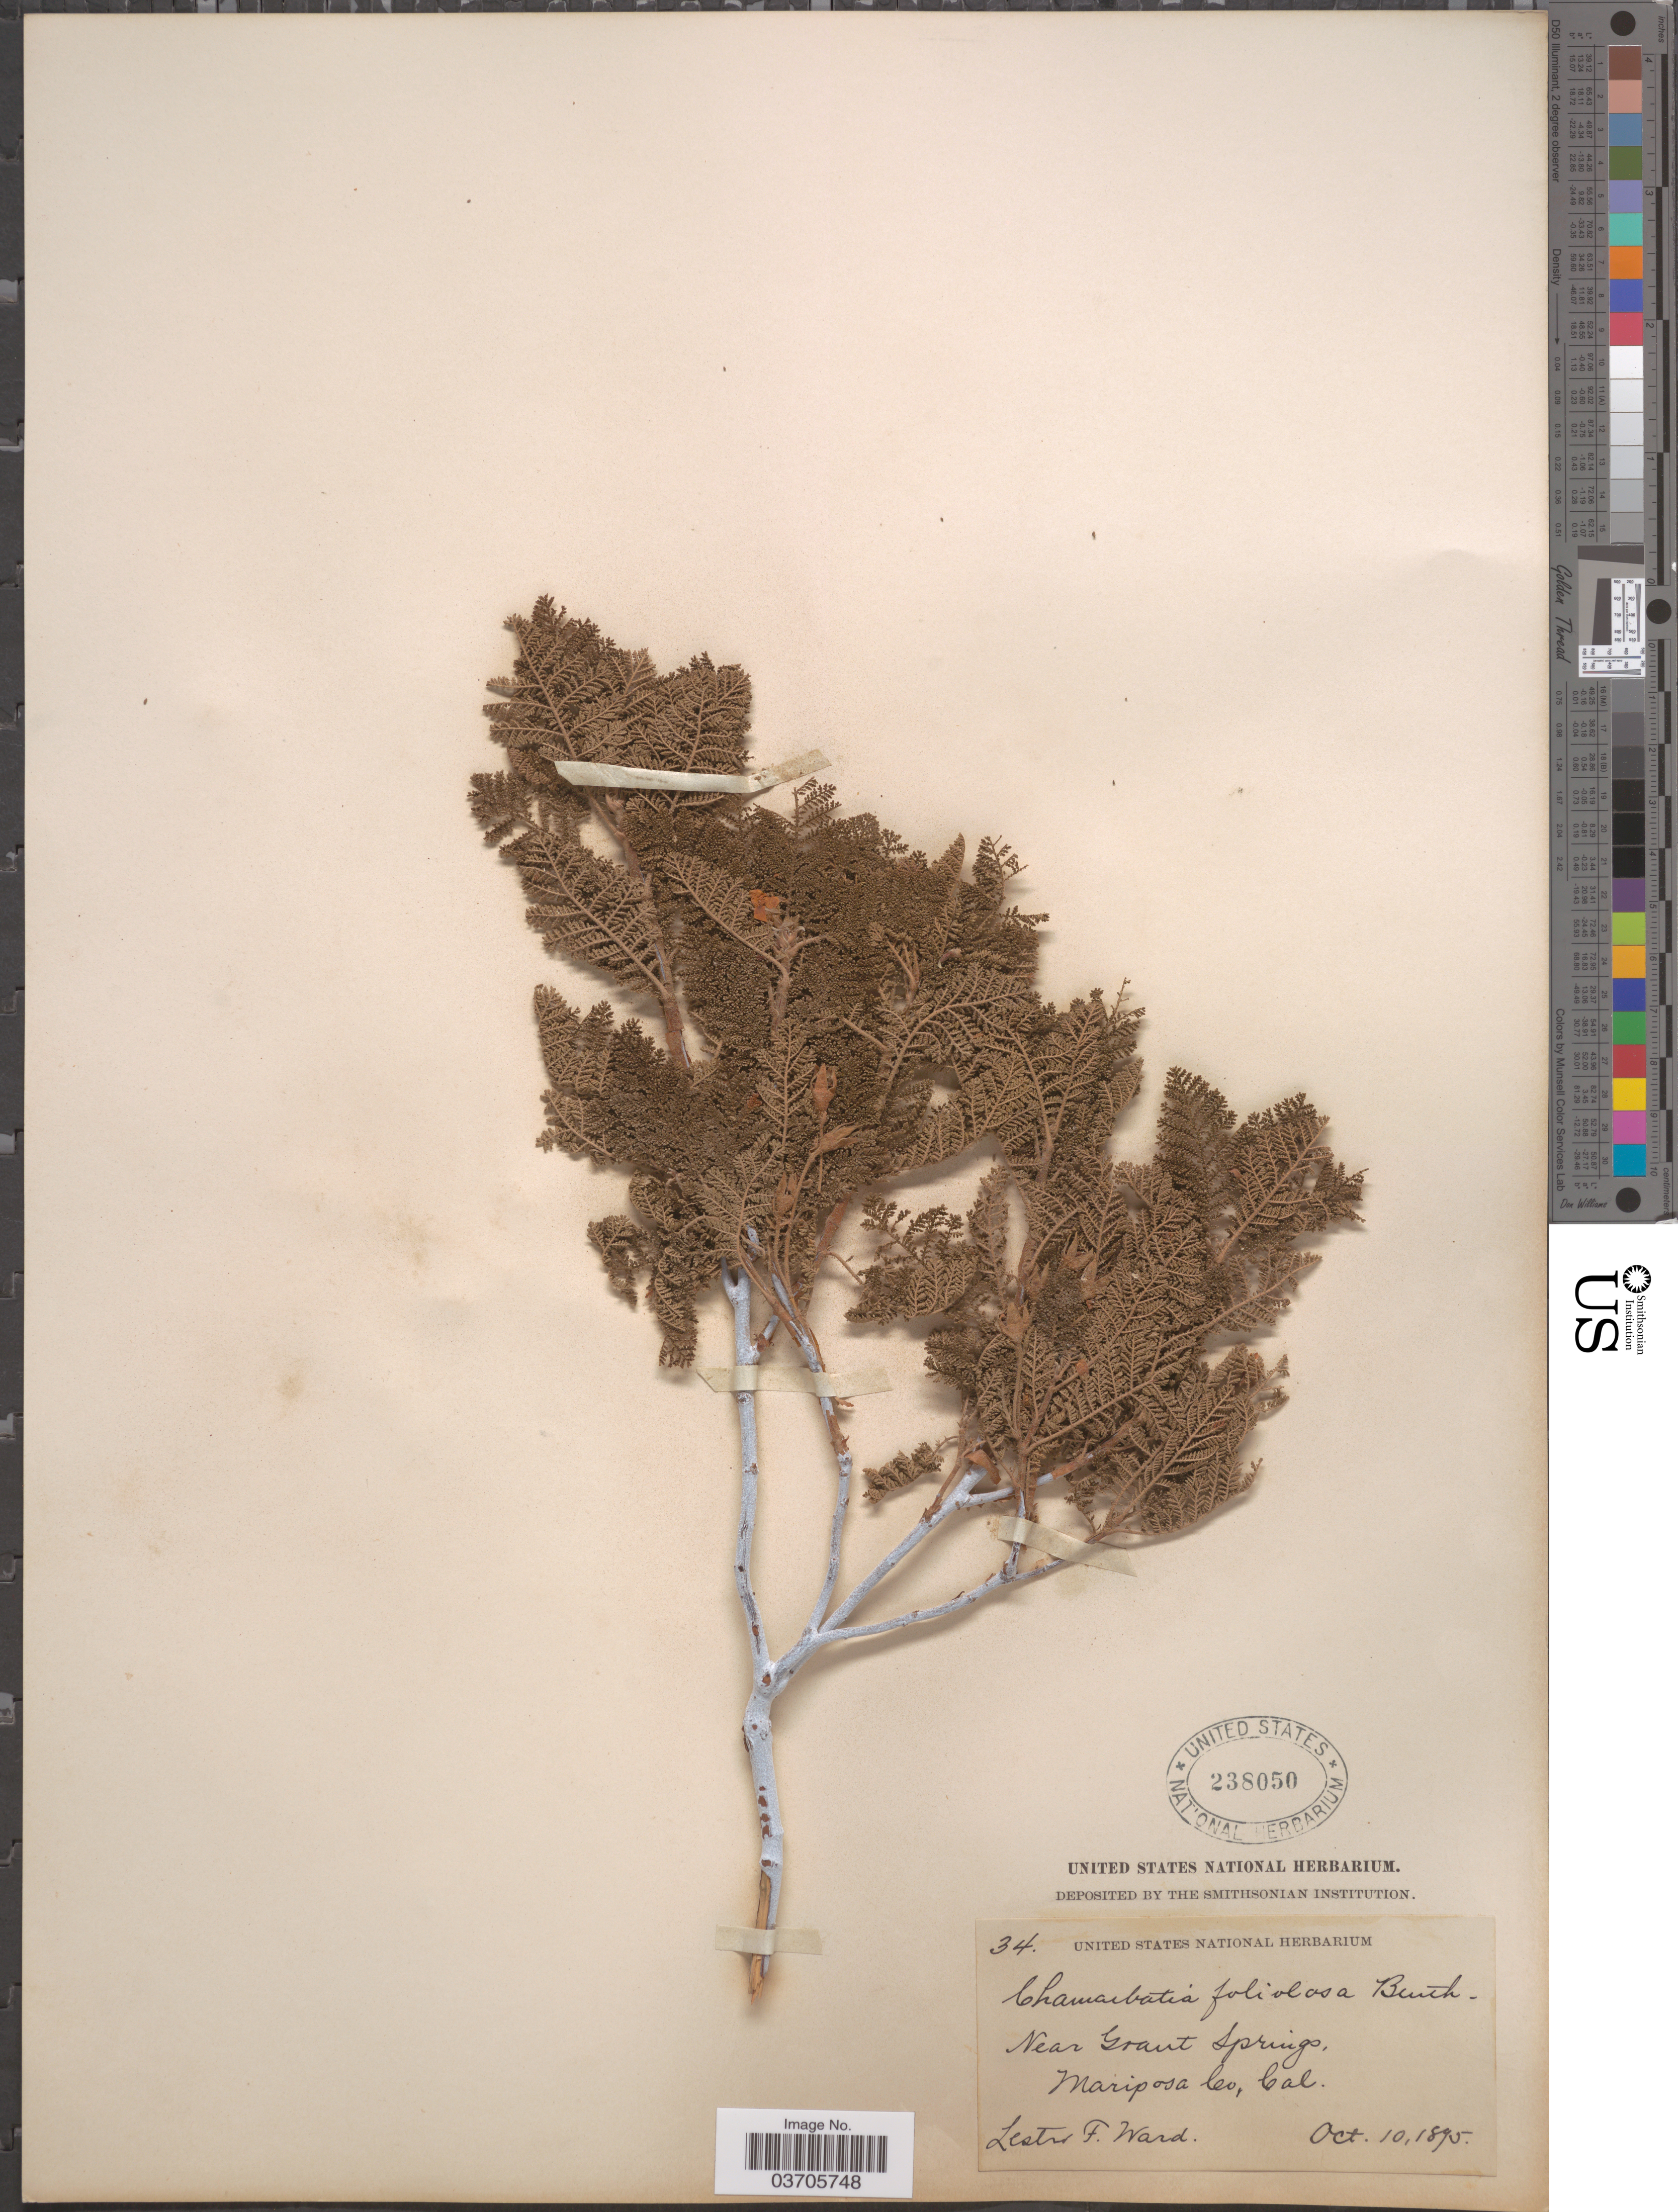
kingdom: Plantae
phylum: Tracheophyta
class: Magnoliopsida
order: Rosales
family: Rosaceae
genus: Chamaebatia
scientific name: Chamaebatia foliolosa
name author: Benth.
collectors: L. F. Ward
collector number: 34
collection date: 1895-10-10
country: United States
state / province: California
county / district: Mariposa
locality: Near Grant Springs. Mariposa Co.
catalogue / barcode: US 238050